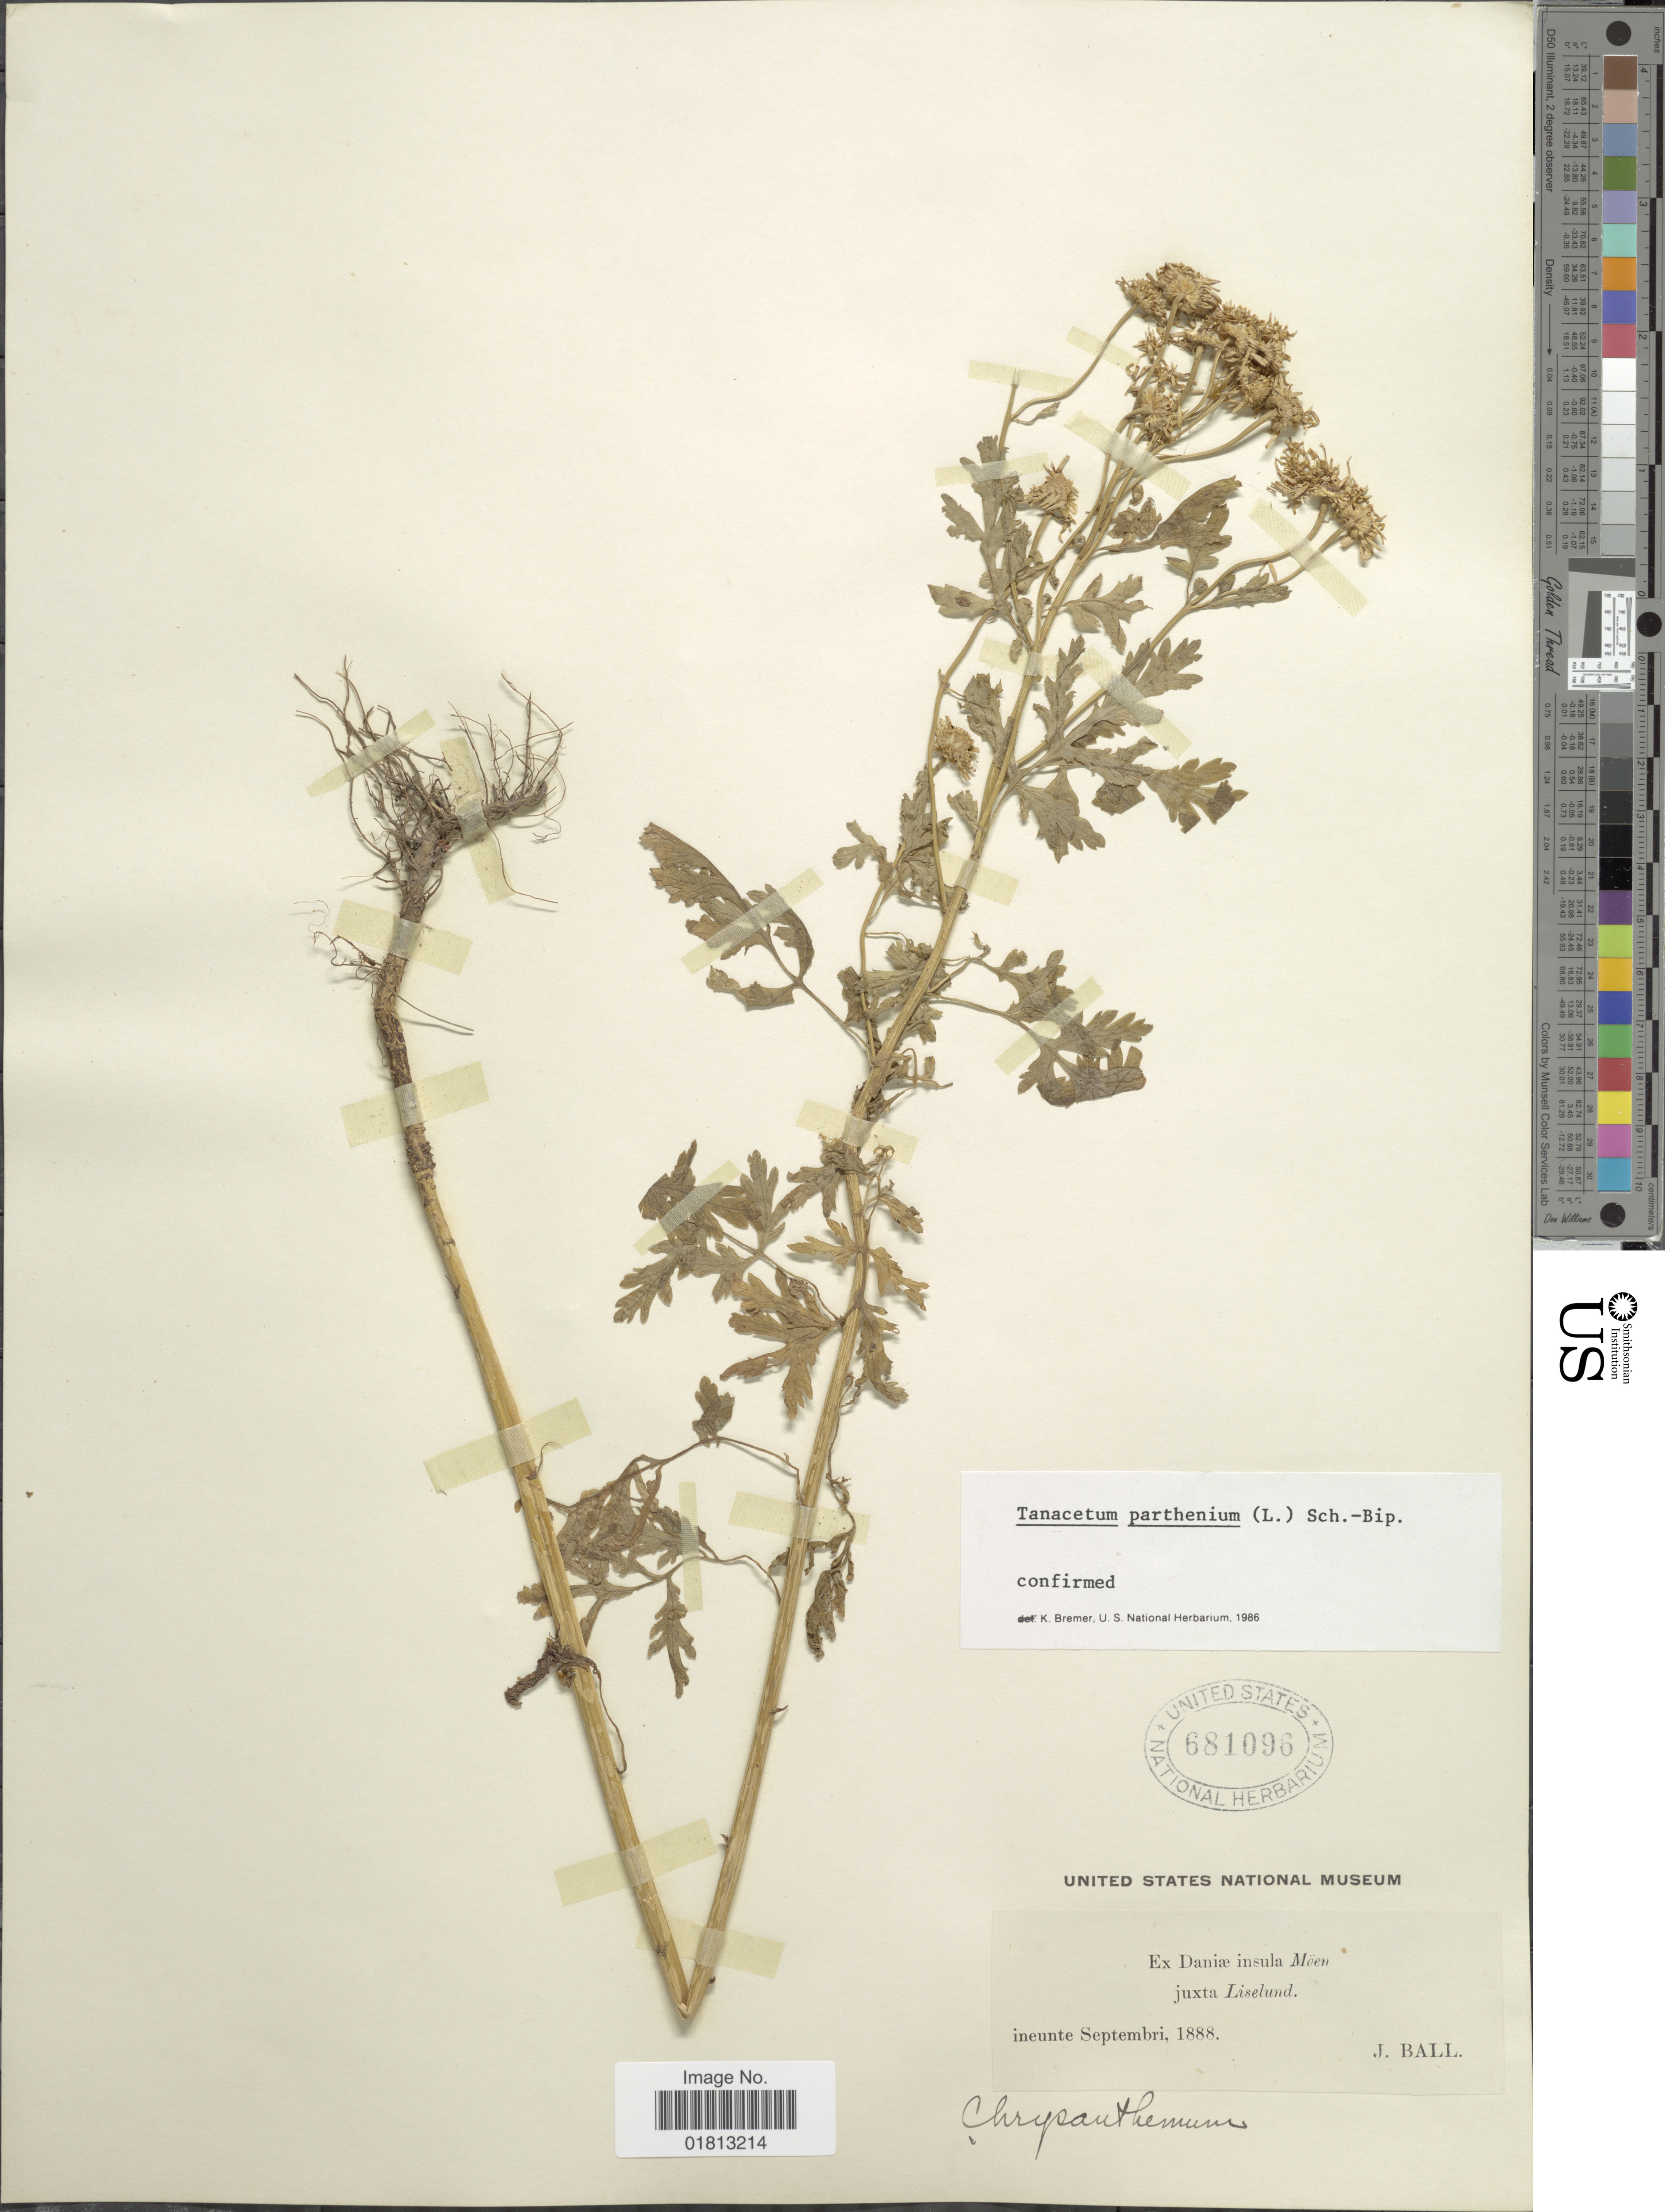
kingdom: Plantae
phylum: Tracheophyta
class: Magnoliopsida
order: Asterales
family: Asteraceae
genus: Tanacetum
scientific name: Tanacetum parthenium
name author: (L.) Sch. Bip.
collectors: J. Ball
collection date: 1888-09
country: Denmark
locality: Juxta Liselund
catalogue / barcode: US 681096